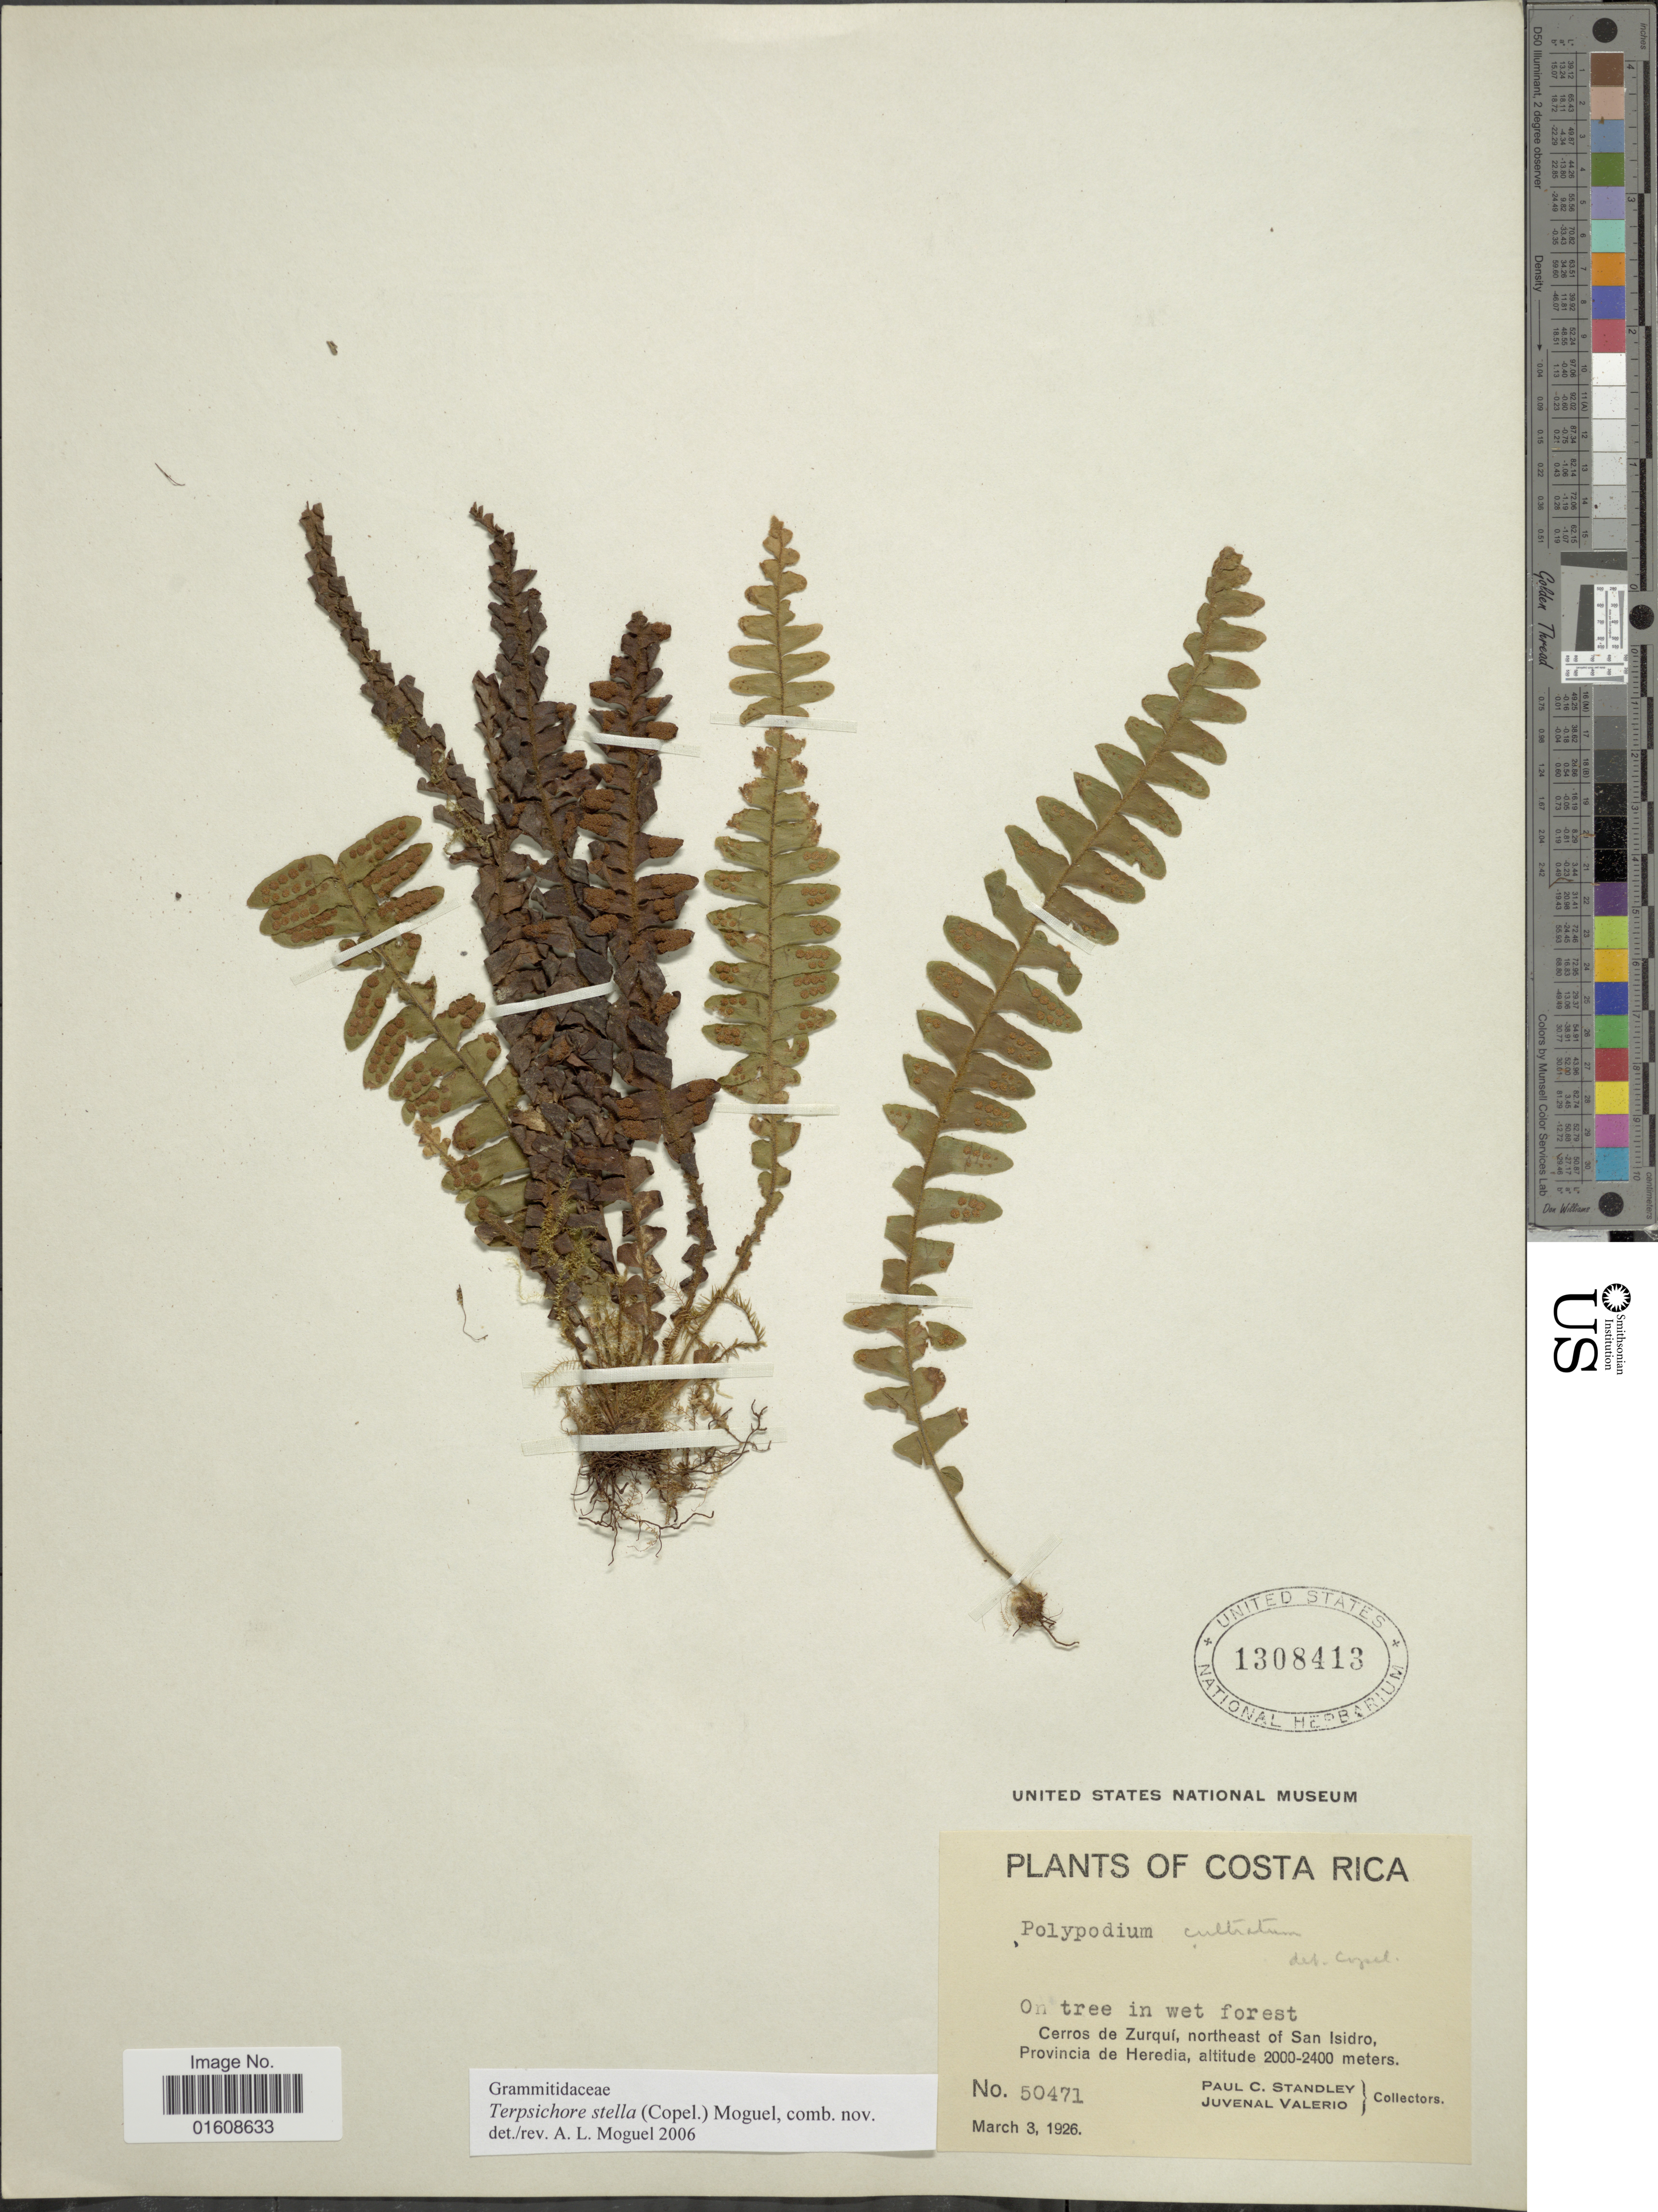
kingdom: Plantae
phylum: Tracheophyta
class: Polypodiopsida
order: Polypodiales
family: Polypodiaceae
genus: Alansmia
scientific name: Alansmia stella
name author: (Copel.) Moguel & M. Kessler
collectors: P. C. Standley & J. Valerio R.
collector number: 50471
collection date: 1926-03-03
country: Costa Rica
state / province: Heredia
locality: Cerros de Zurquí, northeast of San Isidro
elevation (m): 2000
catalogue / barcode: US 1308413